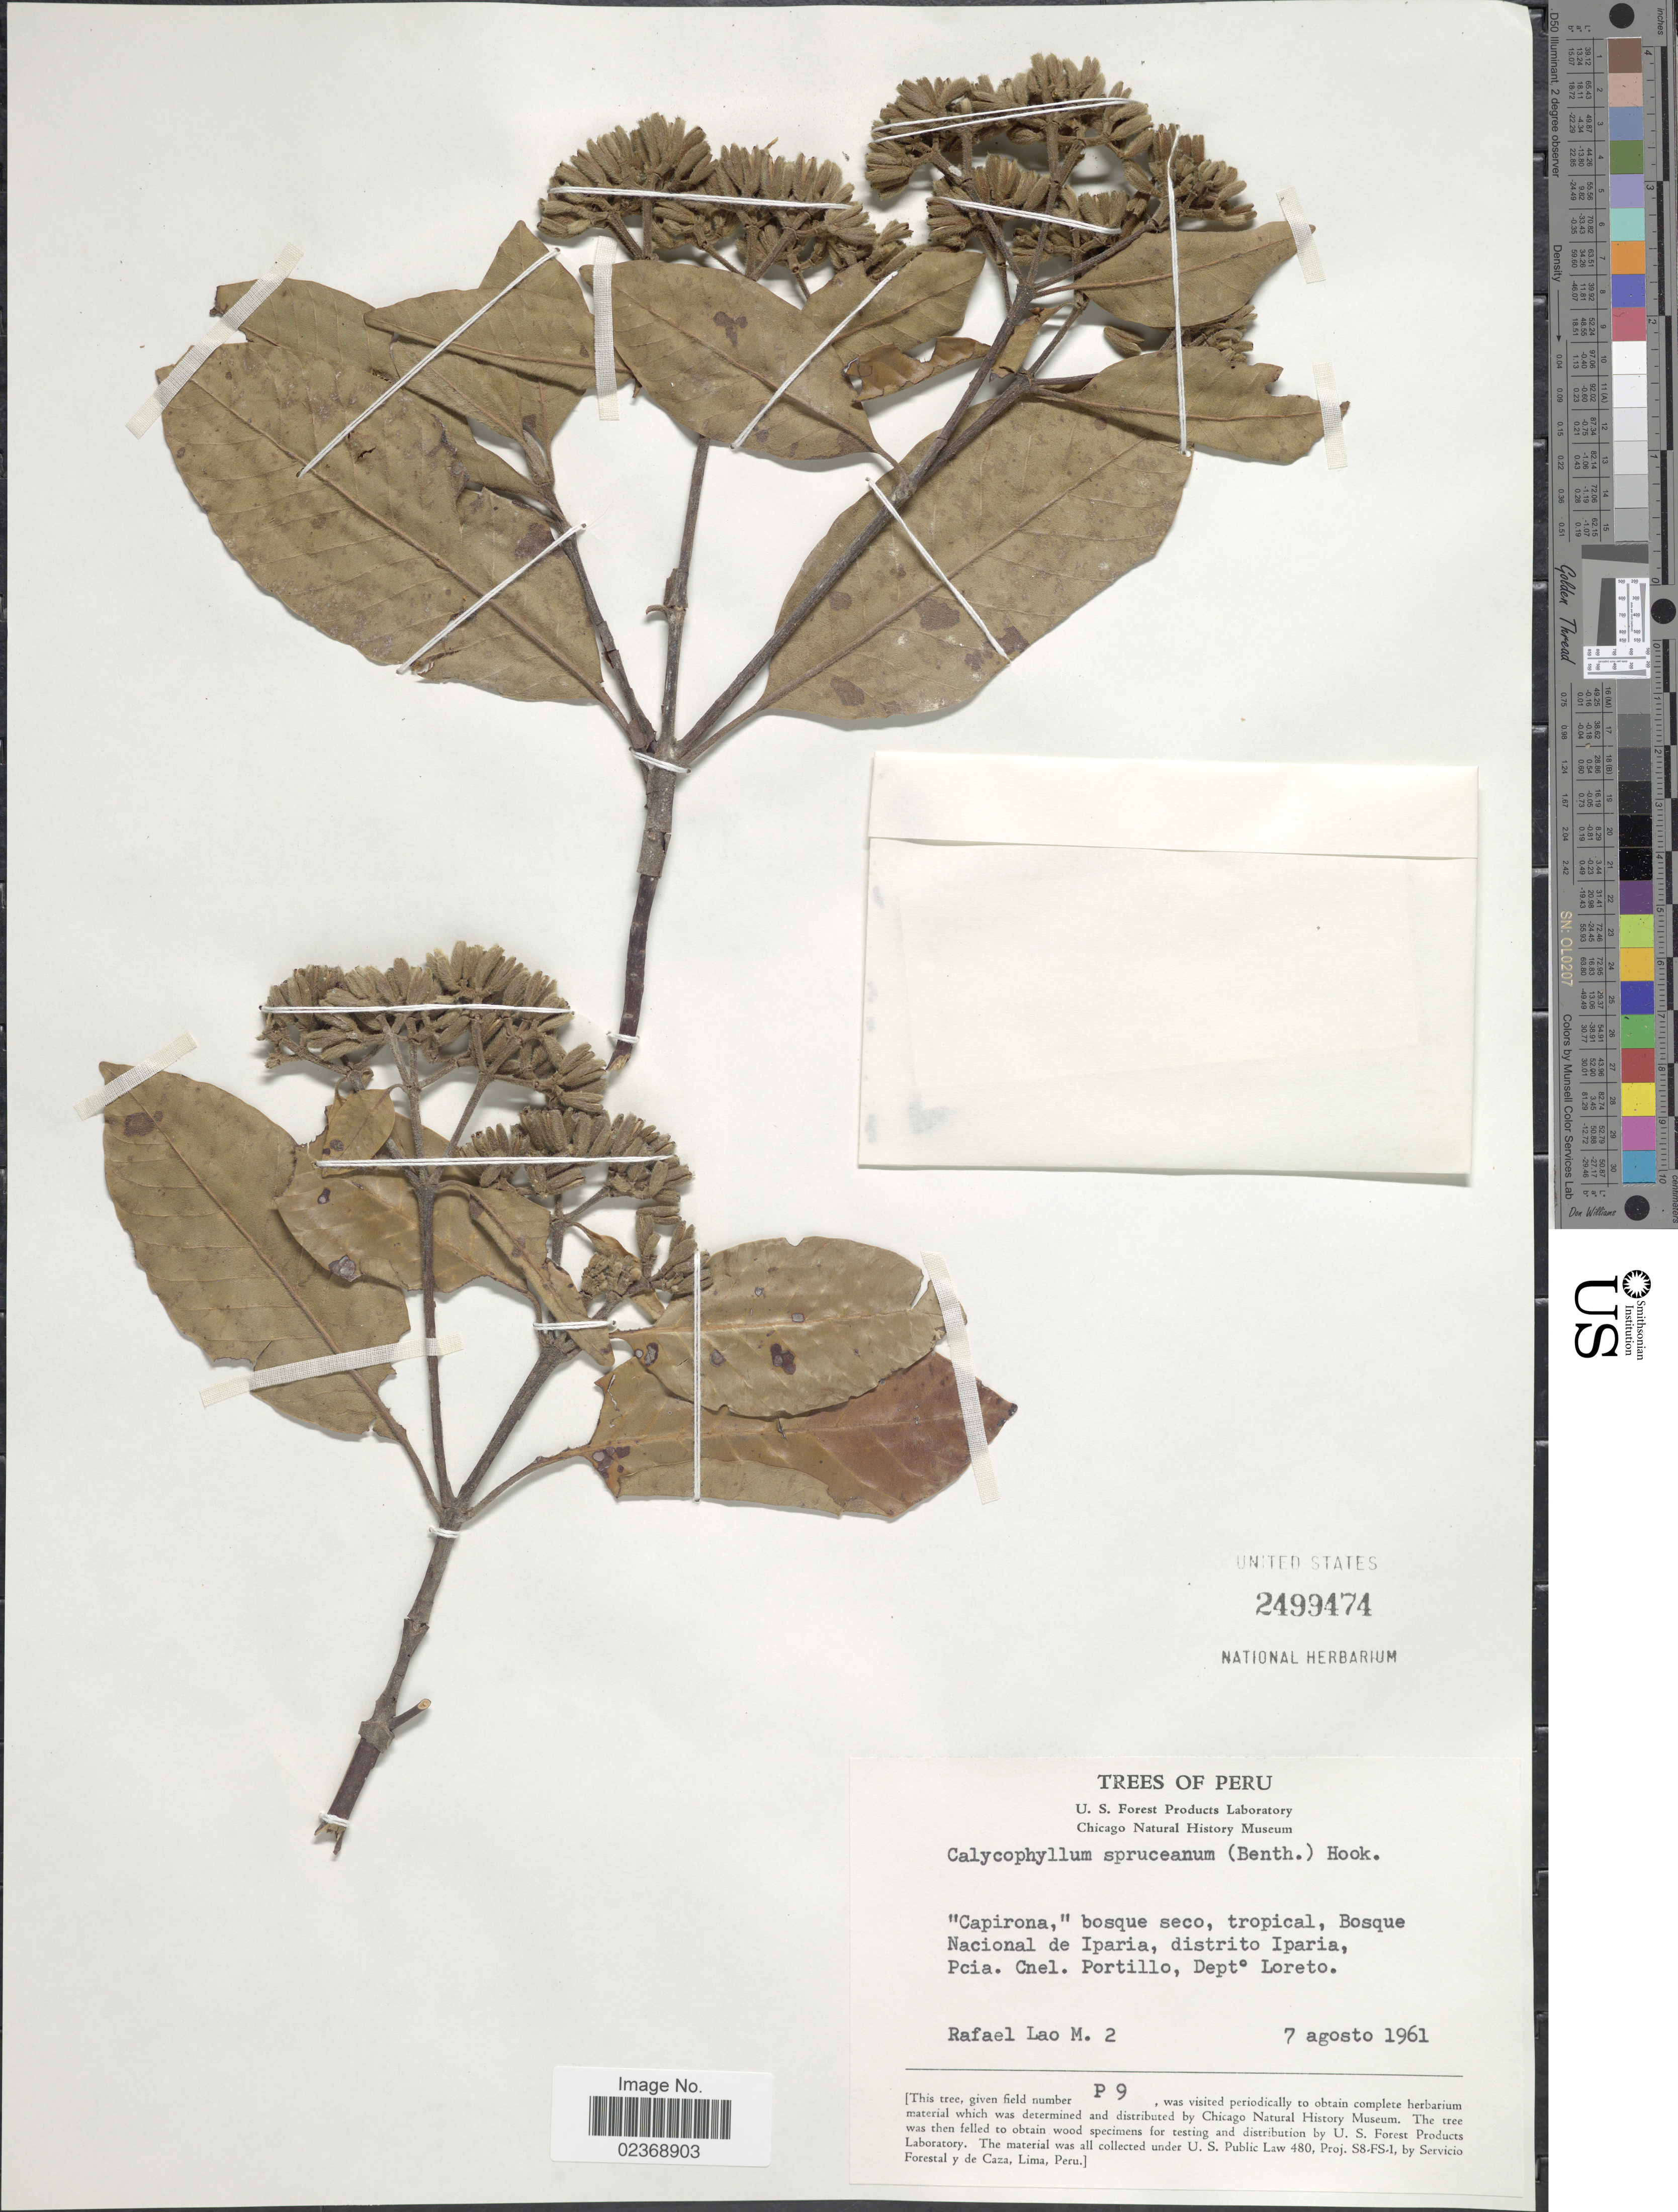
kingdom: Plantae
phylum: Tracheophyta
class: Magnoliopsida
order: Gentianales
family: Rubiaceae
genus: Calycophyllum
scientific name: Calycophyllum spruceanum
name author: (Benth.) Hook. f. ex K. Schum.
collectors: R. Lao M.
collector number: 2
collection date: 1961-08-07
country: Peru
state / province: Loreto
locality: Bosque NAcional de Iparia, distrito Iparia, Pcia. Cnel. Portillo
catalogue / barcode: US 2499474